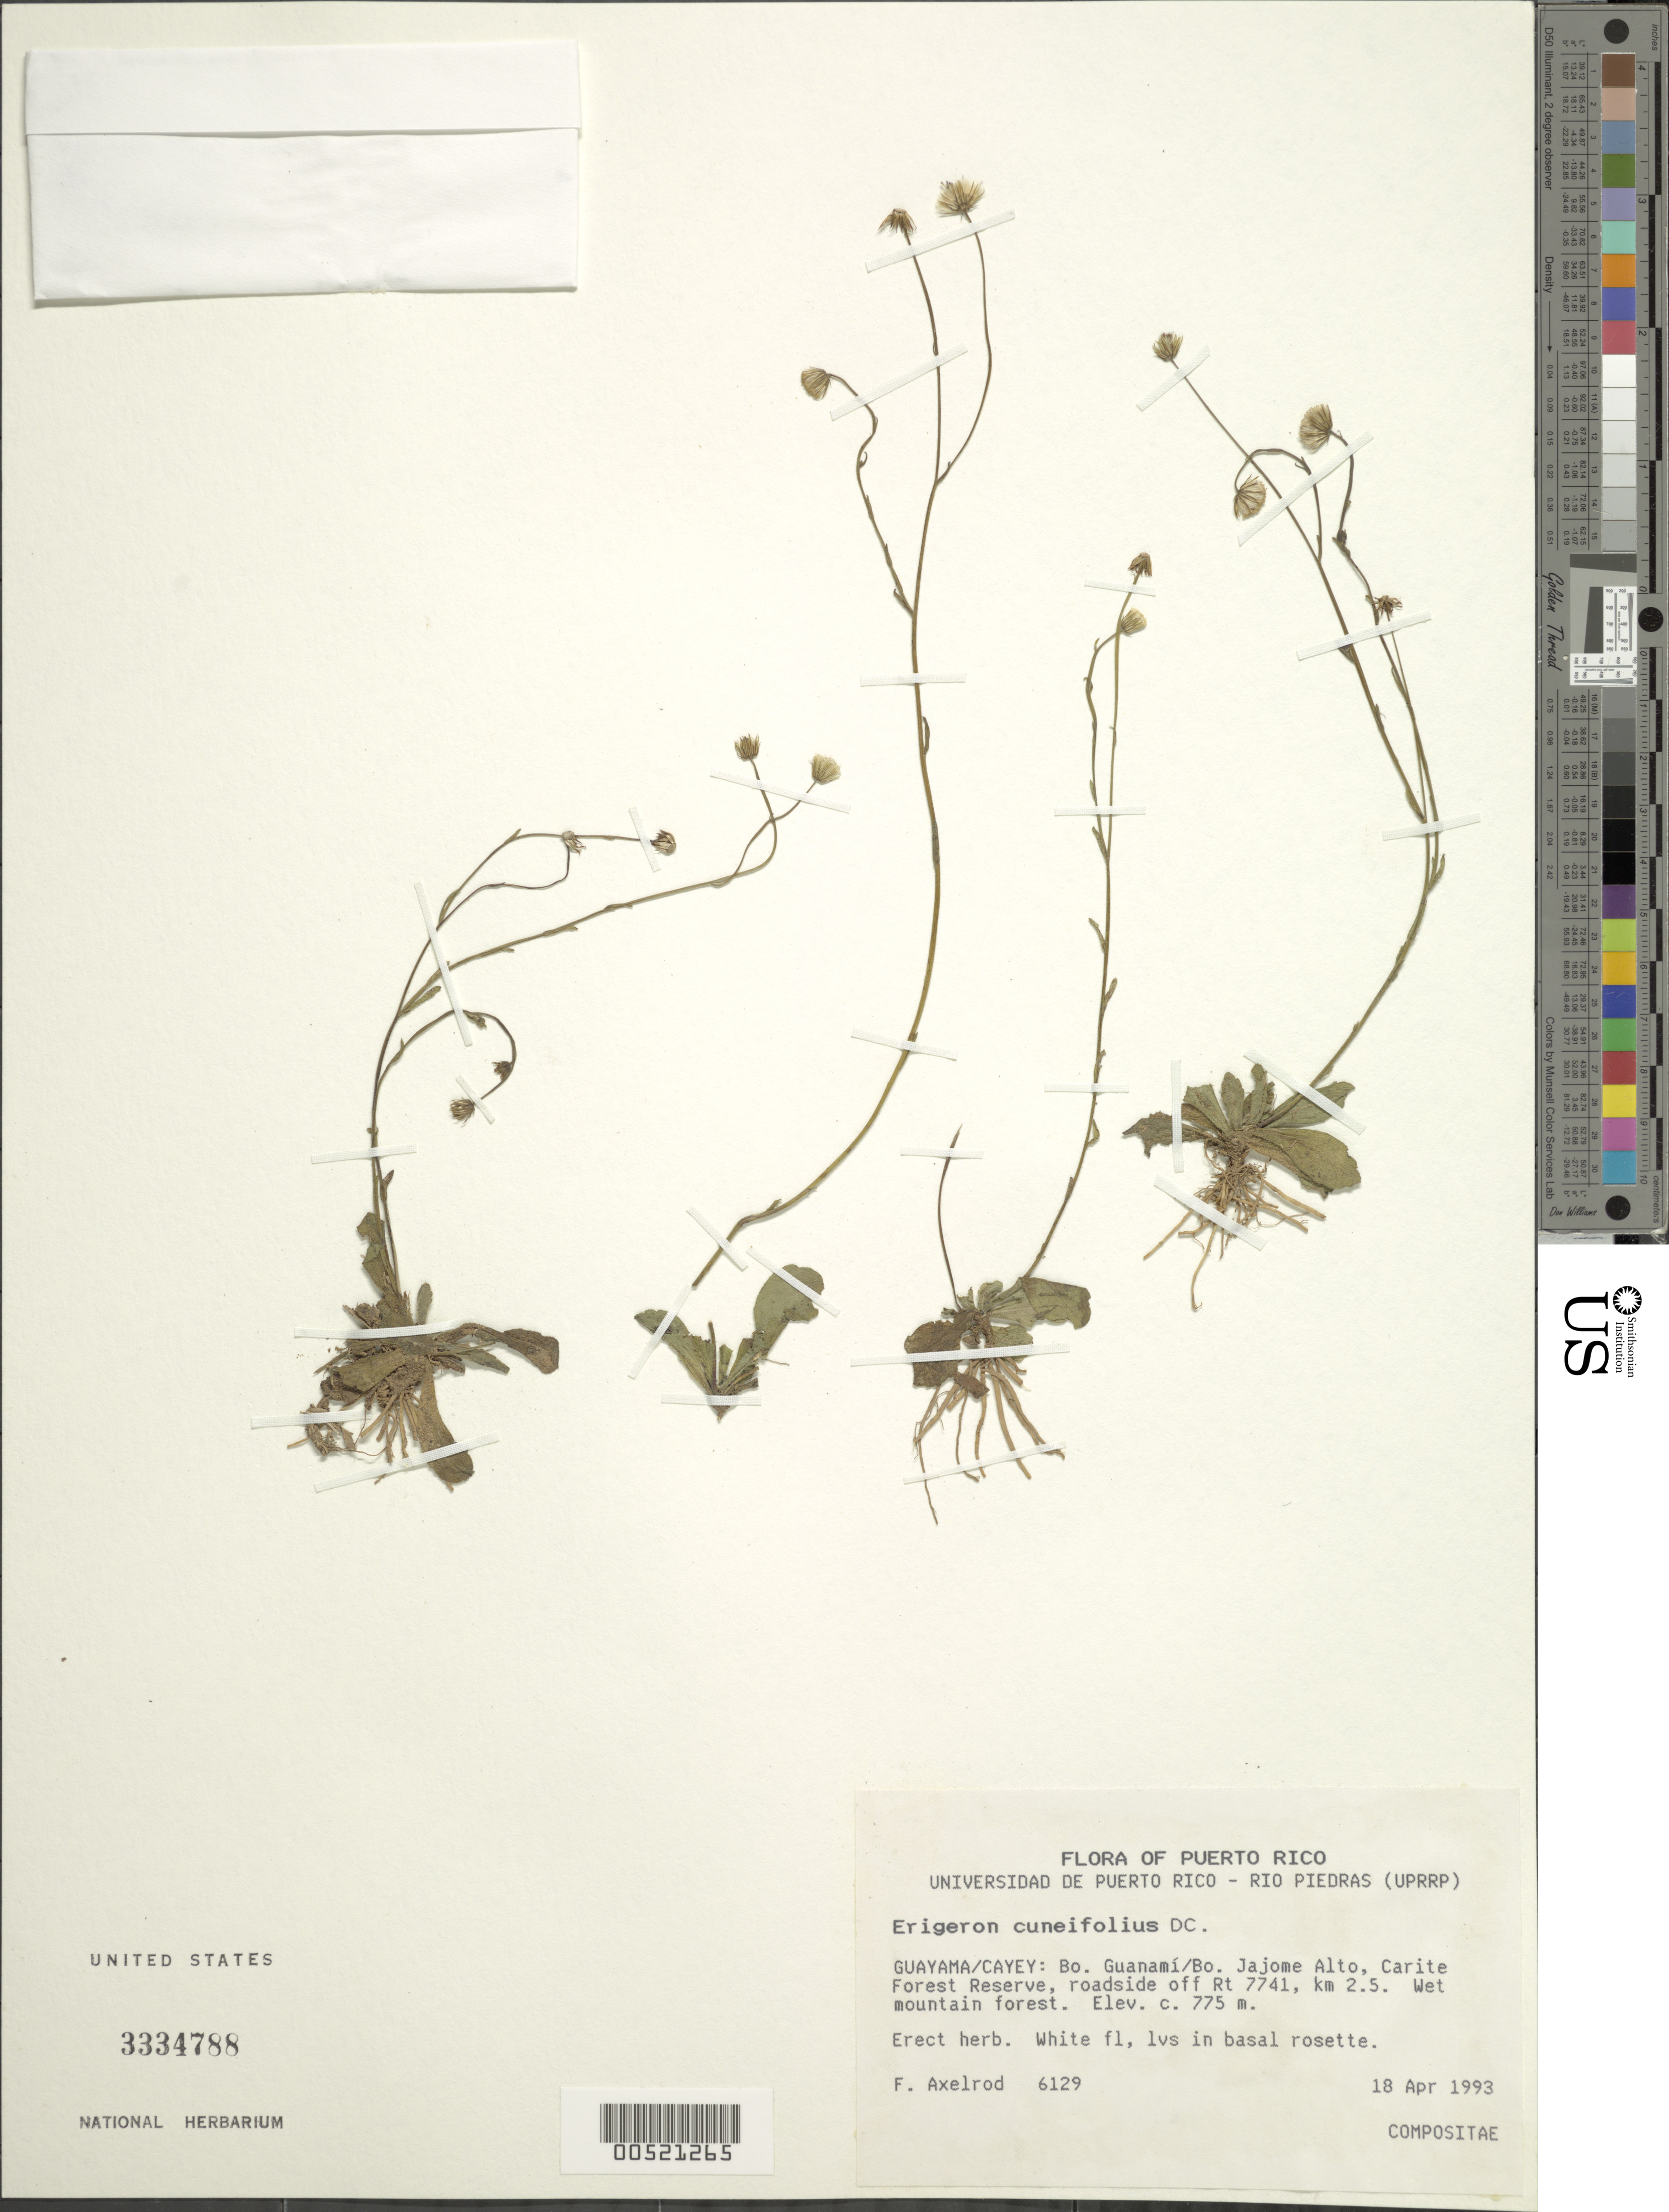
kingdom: Plantae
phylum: Tracheophyta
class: Magnoliopsida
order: Asterales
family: Asteraceae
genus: Erigeron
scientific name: Erigeron cuneifolius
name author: DC.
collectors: F. S. Axelrod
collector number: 6129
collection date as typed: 18 Apr 1993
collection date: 1993-04-18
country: Puerto Rico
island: Greater Antilles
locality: Guayama/Cayey: Bo. Guanamí/ Bo. Jajome Alto, Carite Forest Reserve, roadside off Rt. 7741, km 2.5.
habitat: Wet mountain forest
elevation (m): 775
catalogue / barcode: US 3334788